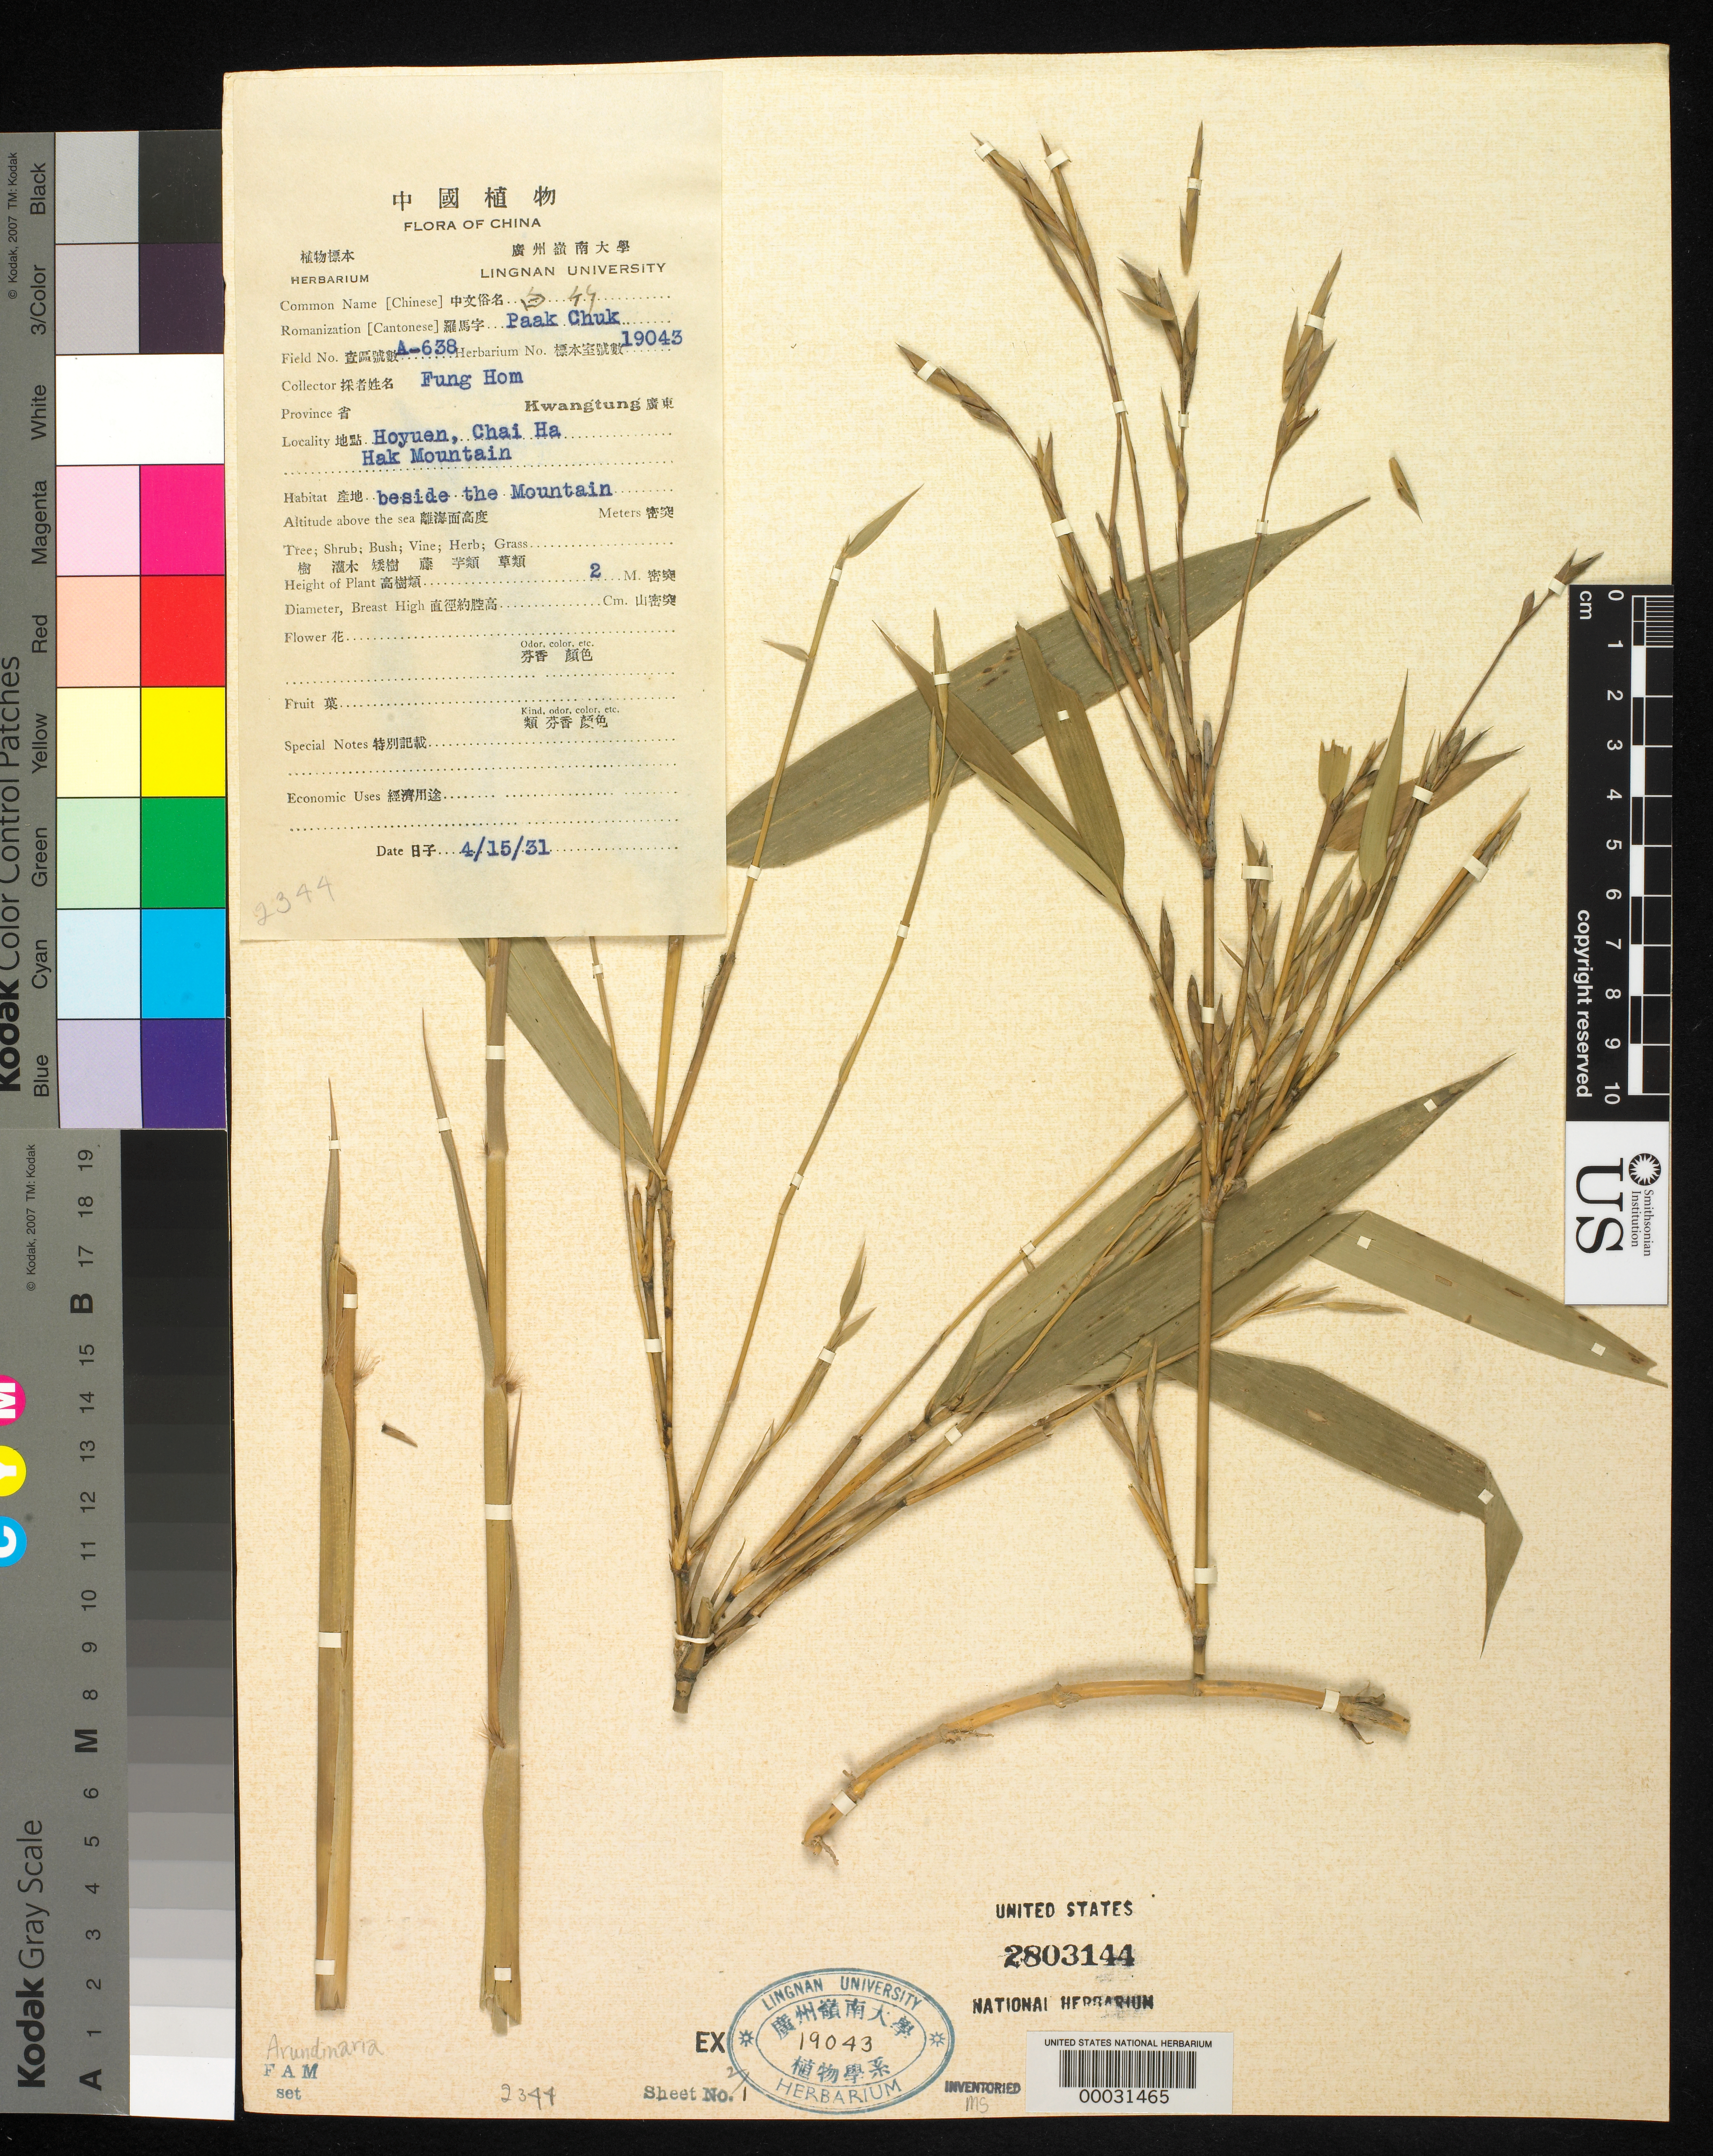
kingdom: Plantae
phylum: Tracheophyta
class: Liliopsida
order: Poales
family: Poaceae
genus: Arundinaria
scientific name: Arundinaria sp.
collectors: H. L. Fung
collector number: A-638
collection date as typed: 15 Apr 1931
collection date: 1931-04-15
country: China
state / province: Guangdong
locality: Hoyuen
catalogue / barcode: US 2803144